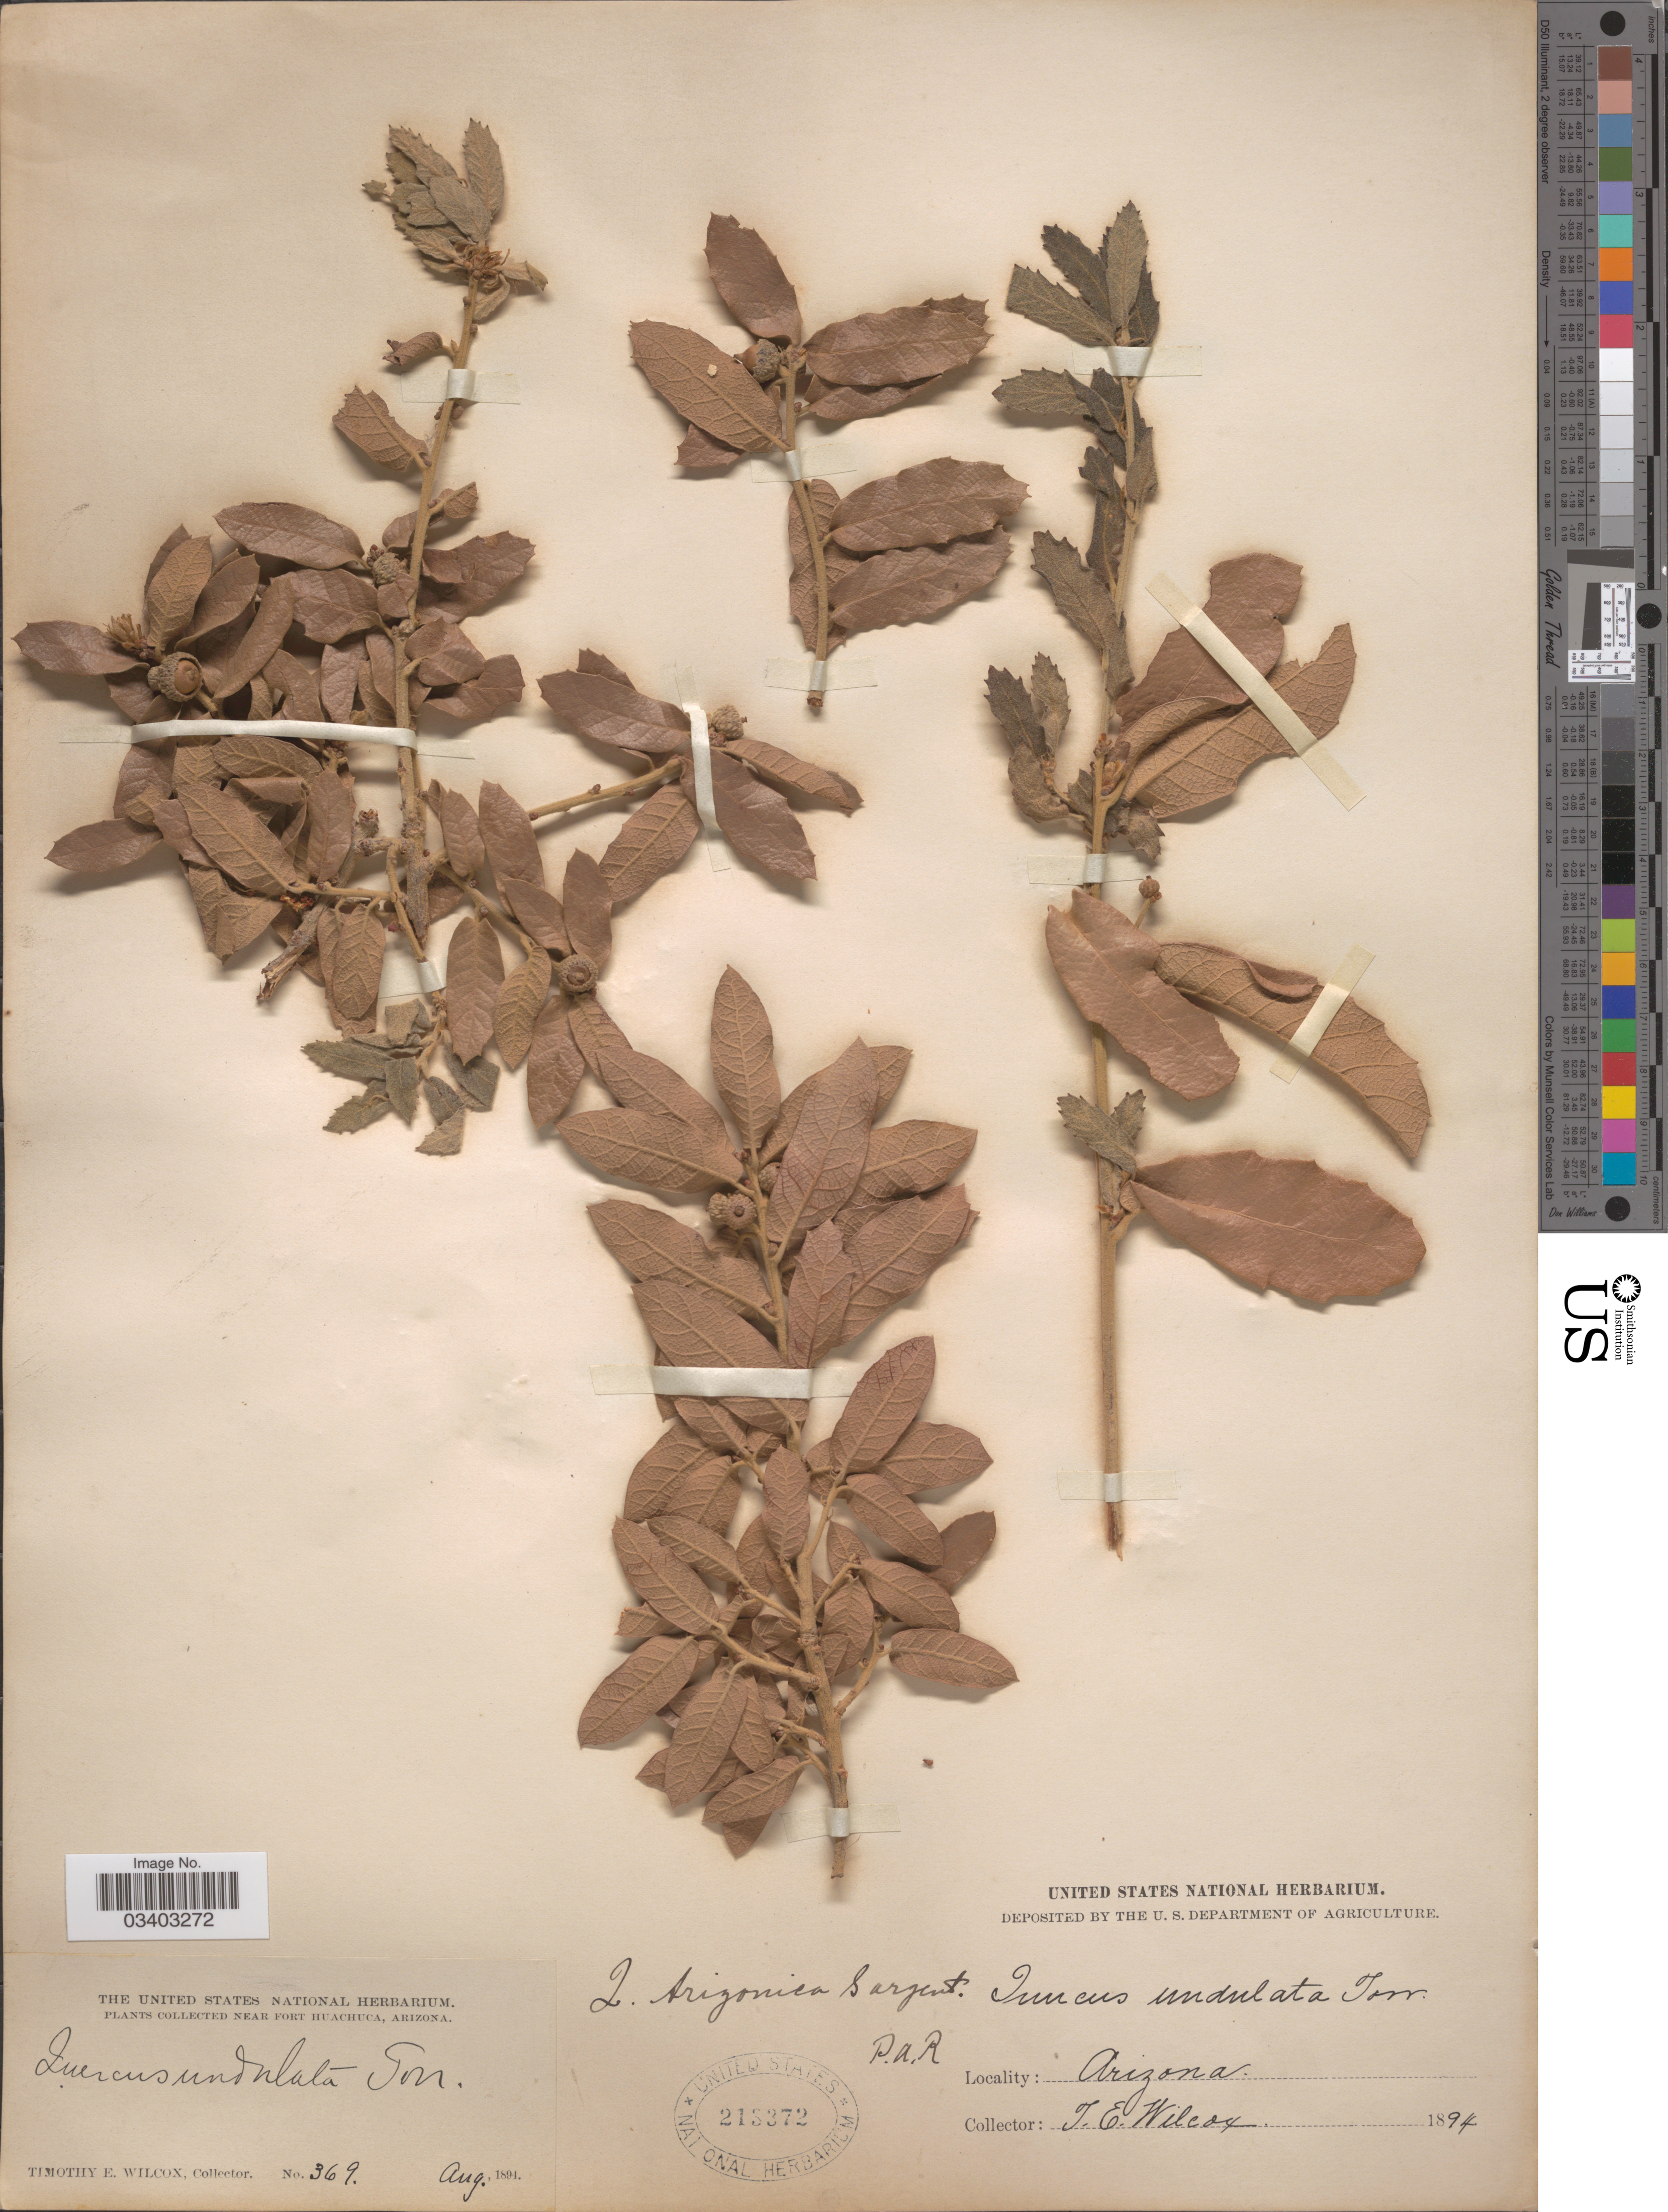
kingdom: Plantae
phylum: Tracheophyta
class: Magnoliopsida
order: Fagales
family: Fagaceae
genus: Quercus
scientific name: Quercus arizonica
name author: Sarg.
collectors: T. E. Wilcox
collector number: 369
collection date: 1894-08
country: United States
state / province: Arizona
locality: Near Fort Huachuca.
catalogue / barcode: US 213372